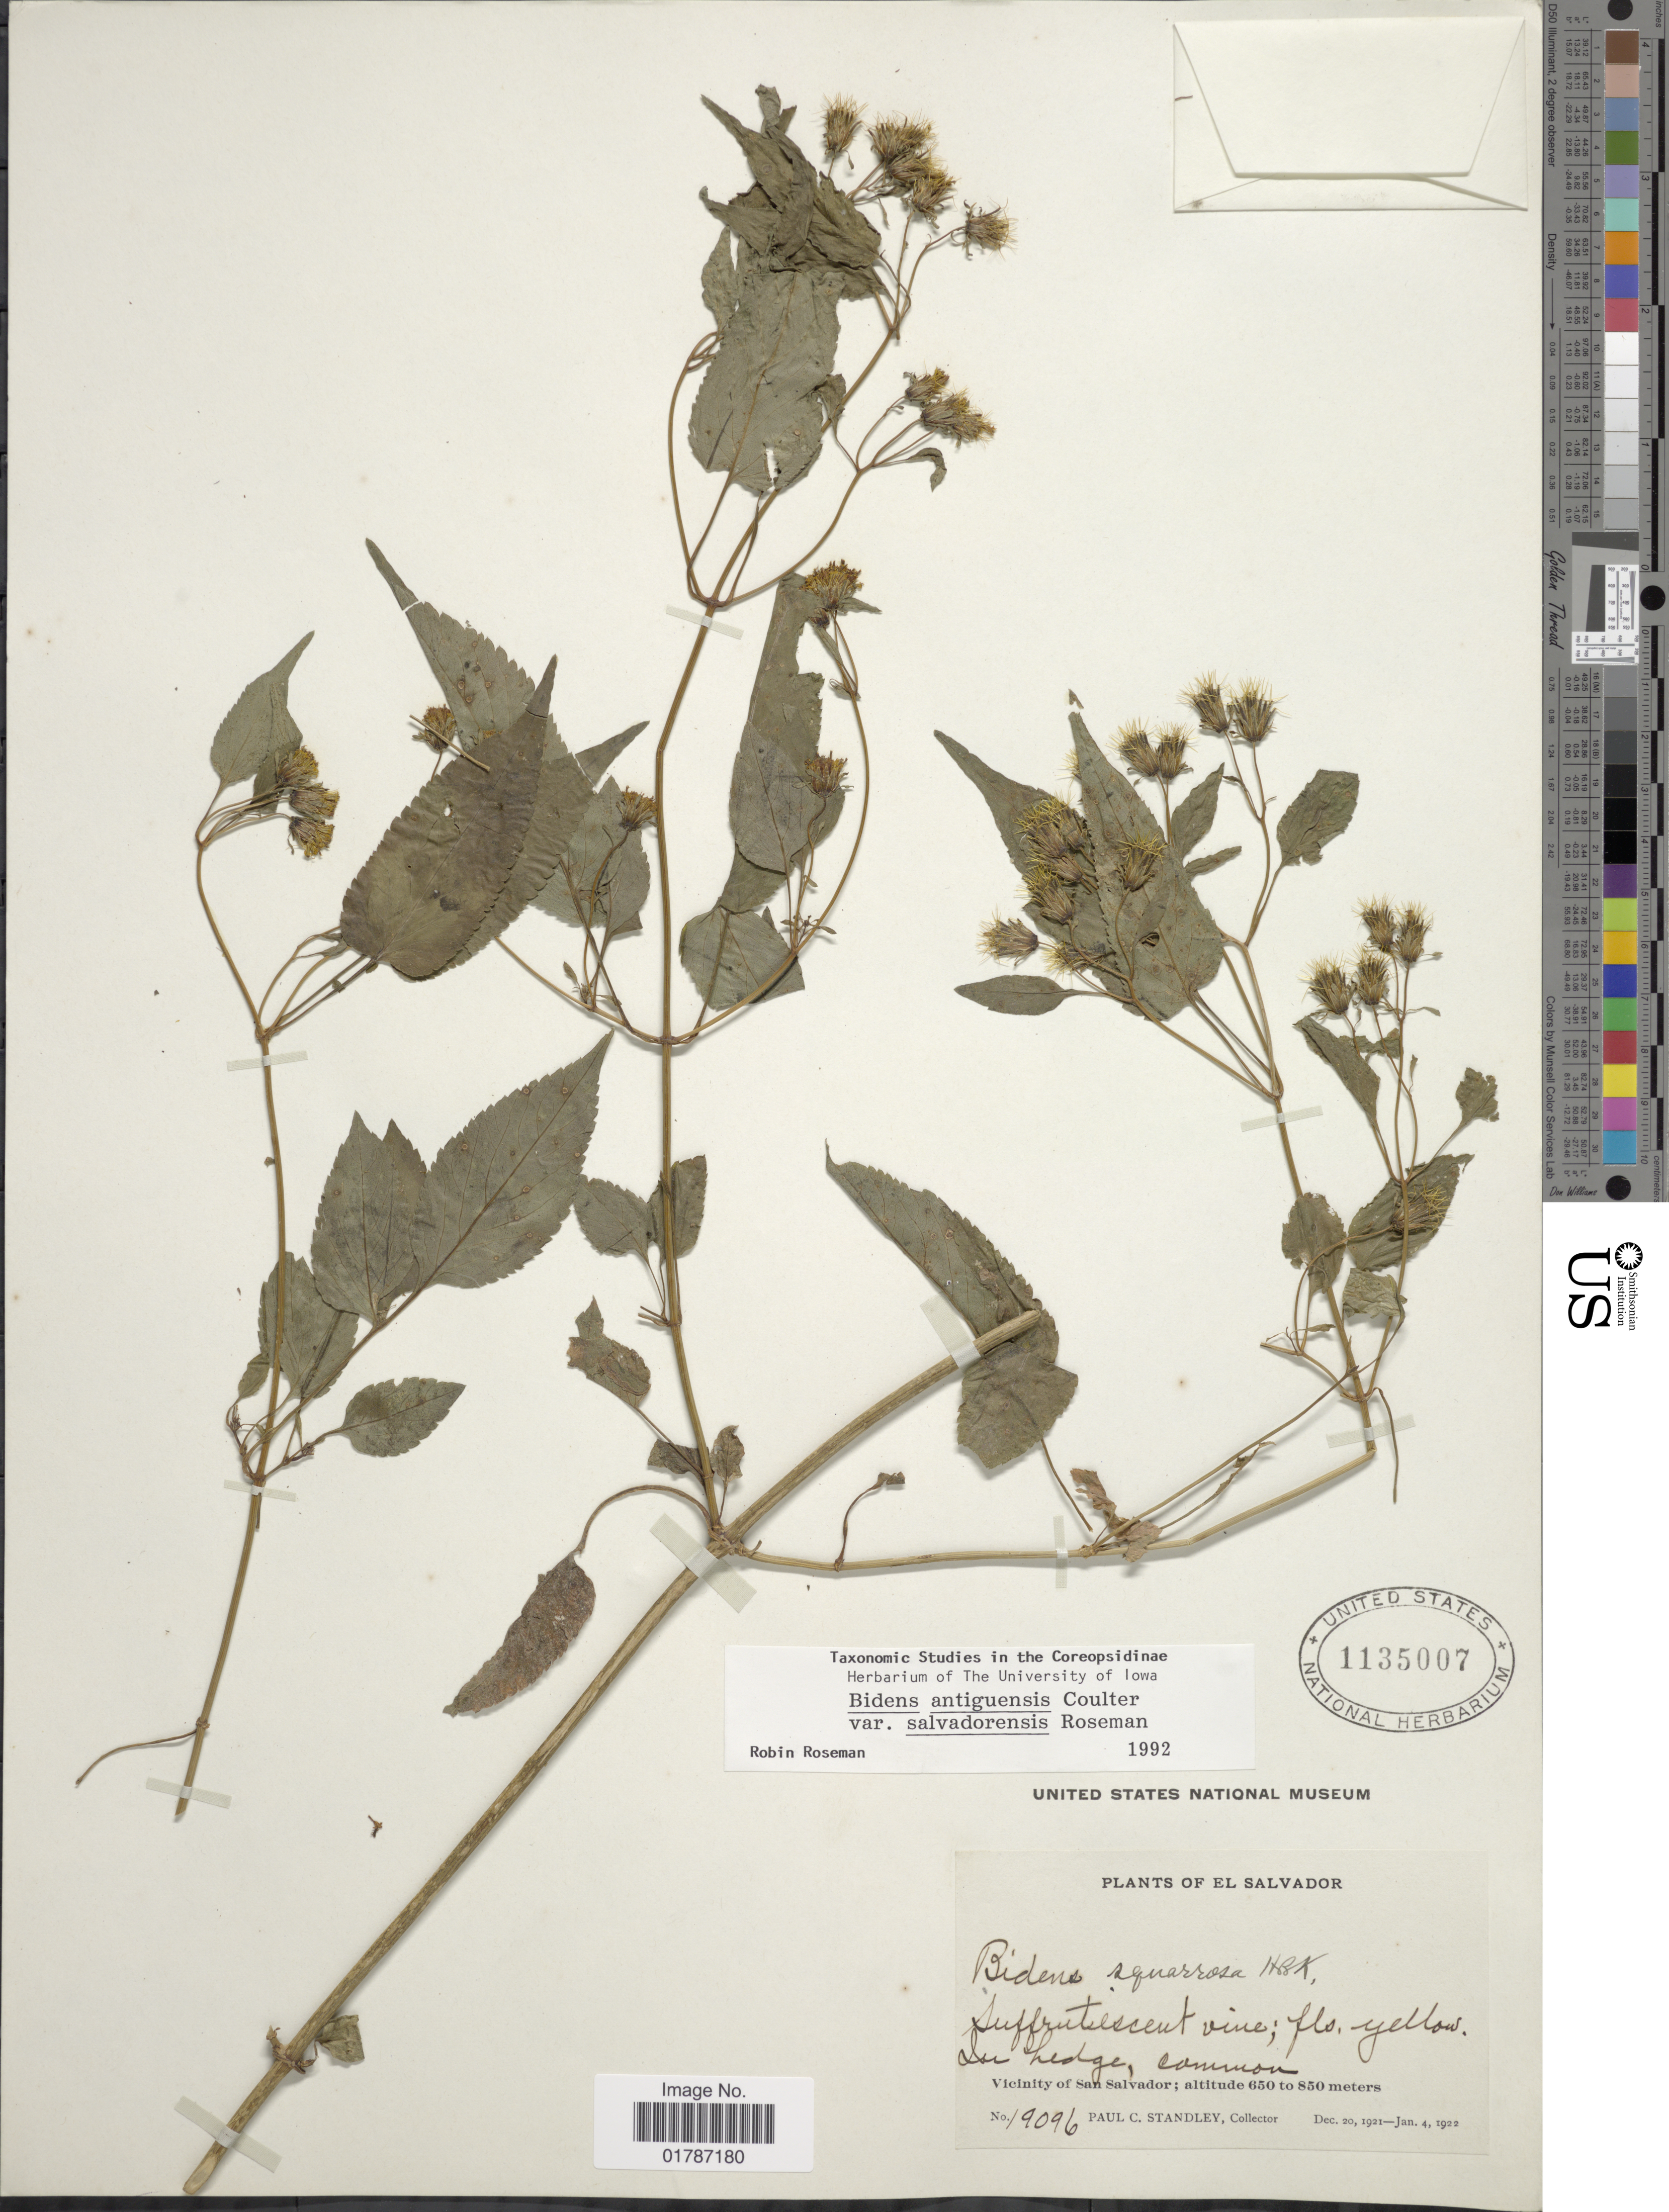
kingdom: Plantae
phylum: Tracheophyta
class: Magnoliopsida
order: Asterales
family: Asteraceae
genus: Bidens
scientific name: Bidens antiguensis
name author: J.M. Coult.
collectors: P. C. Standley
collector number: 19096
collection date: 1922-01-04/1922-12-20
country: El Salvador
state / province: San Salvador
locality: In hedge, Vicinity of San Salvador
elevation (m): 650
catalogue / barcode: US 1135007